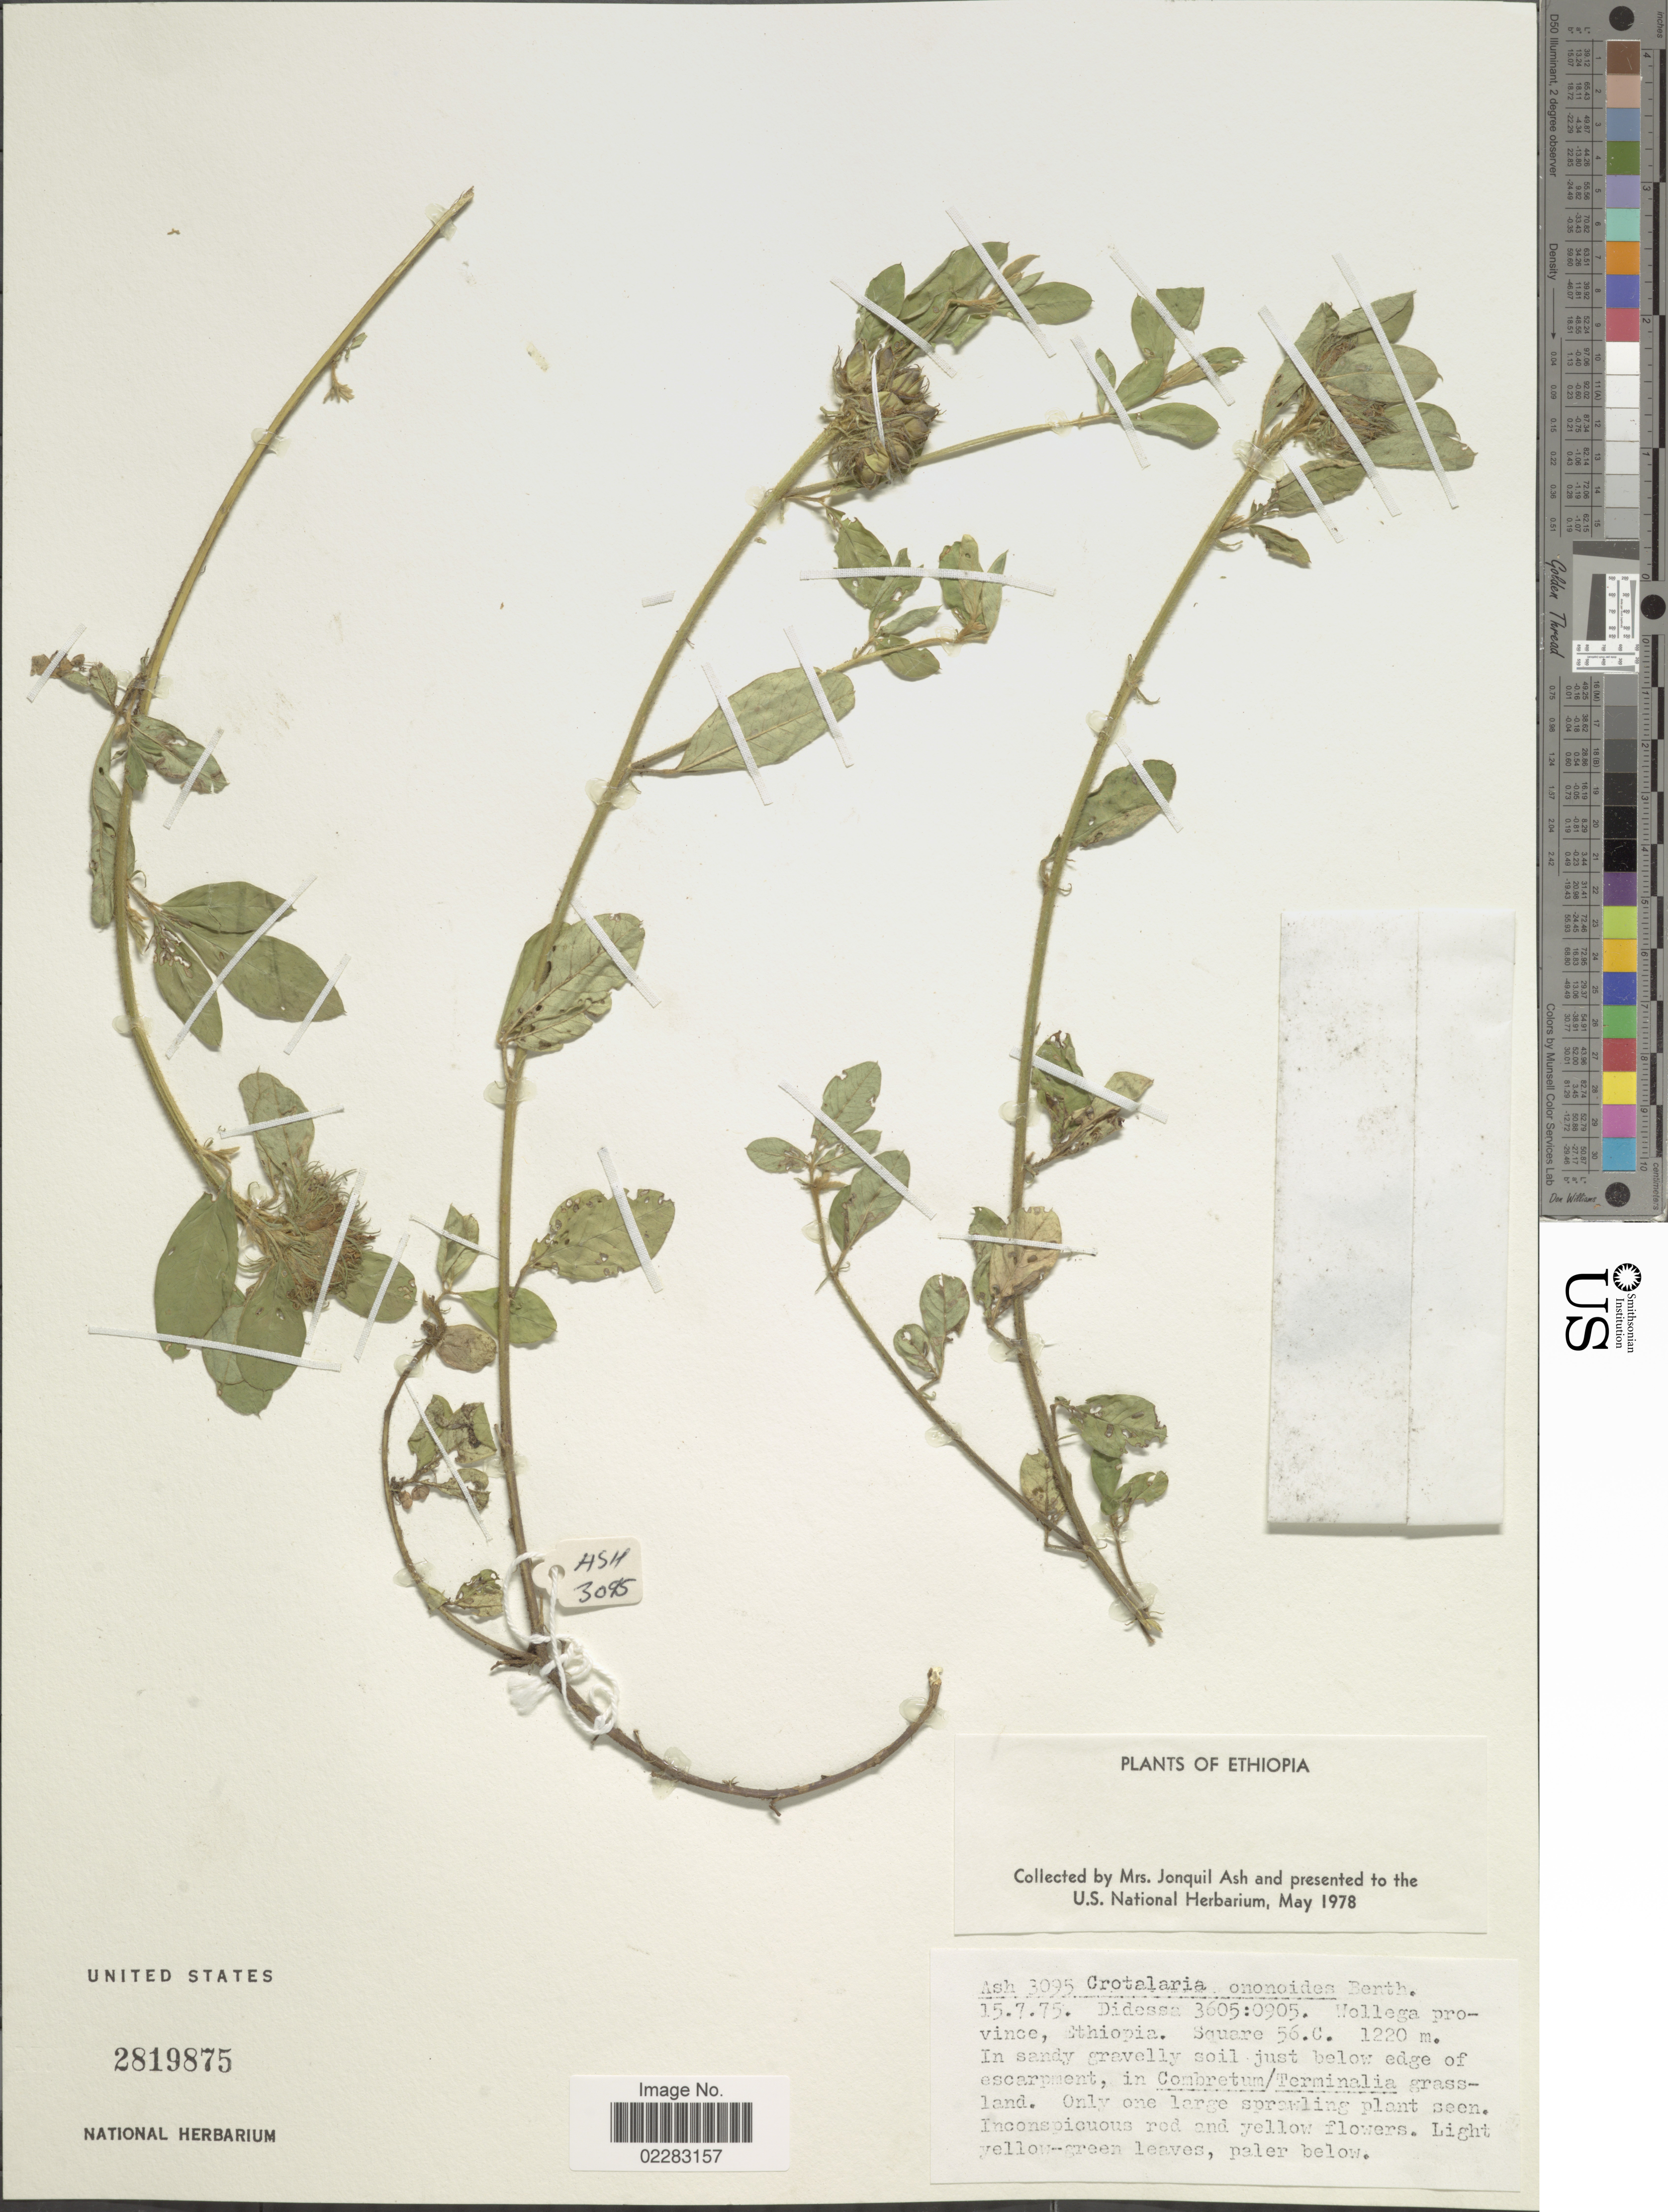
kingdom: Plantae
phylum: Tracheophyta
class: Magnoliopsida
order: Fabales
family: Fabaceae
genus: Crotalaria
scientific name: Crotalaria ononoides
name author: Benth.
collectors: J. Ash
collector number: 3095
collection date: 1975-07-15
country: Ethiopia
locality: Didessa, Wollega province, just below edge of escarpment.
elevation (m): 1220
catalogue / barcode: US 2819875